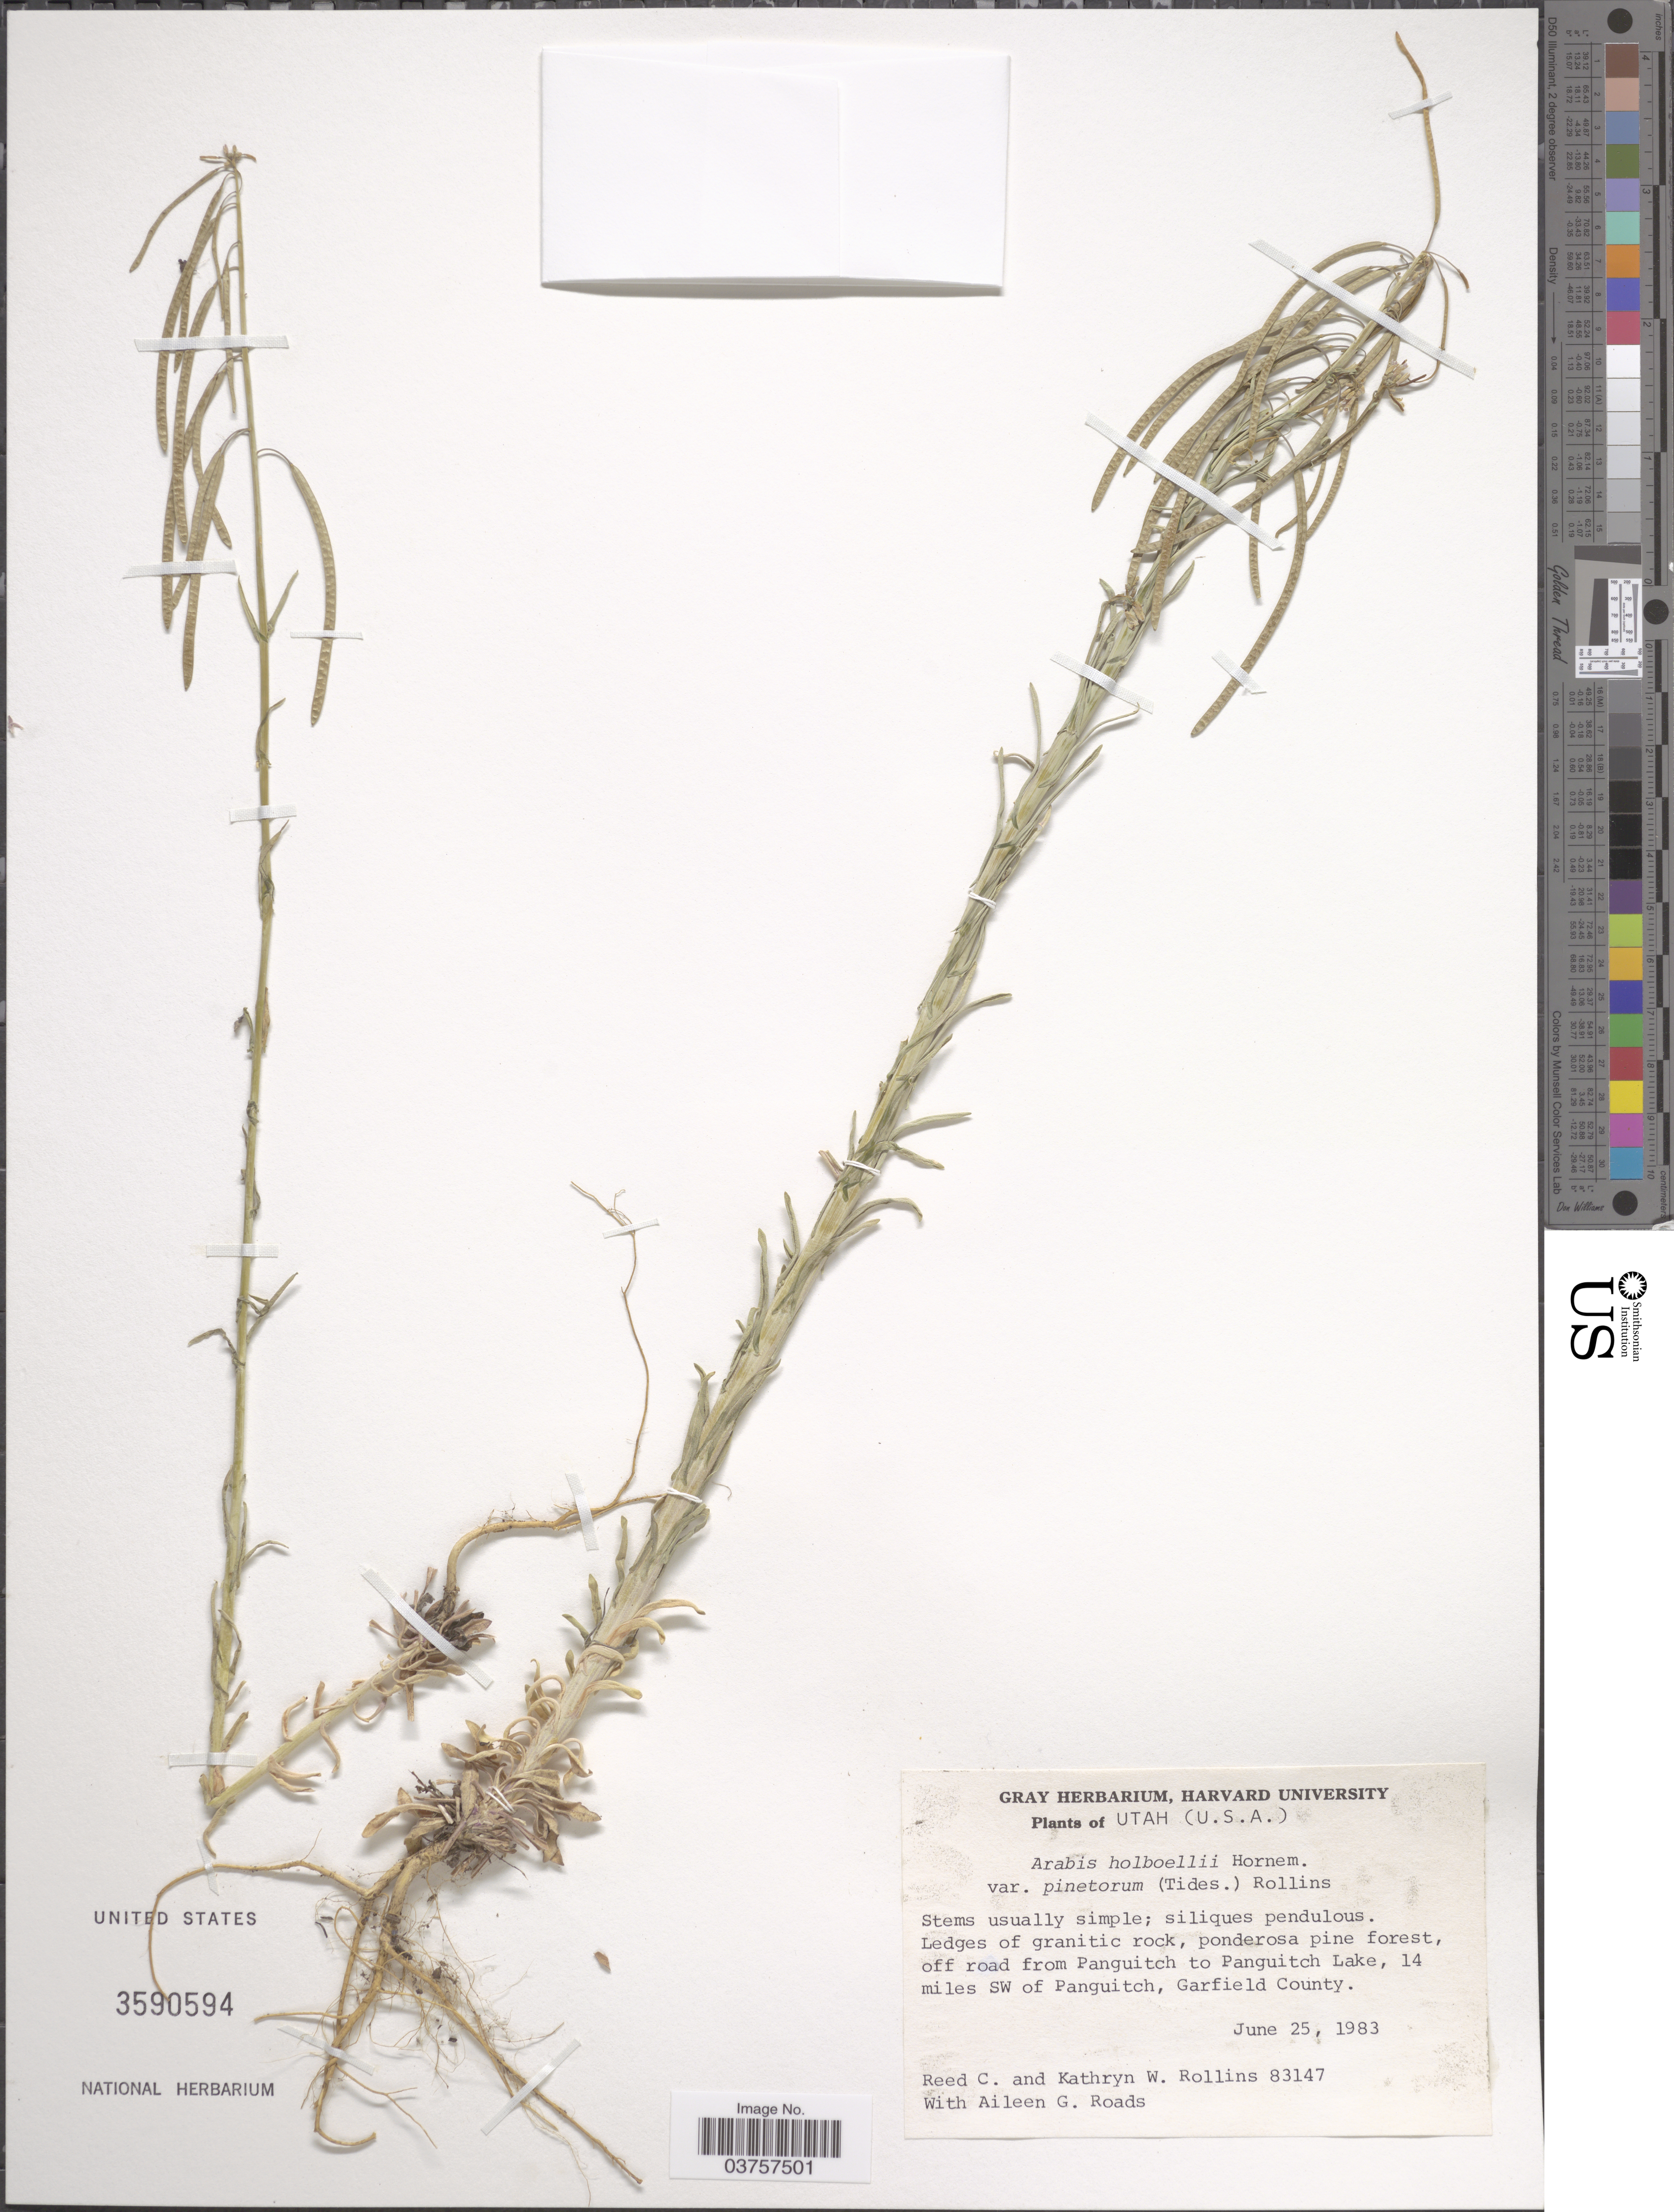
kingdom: Plantae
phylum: Tracheophyta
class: Magnoliopsida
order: Brassicales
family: Brassicaceae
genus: Arabis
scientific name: Arabis holboellii var. pinetorum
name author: (Tidestr.) Rollins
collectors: R. C. Rollins, K. W. Rollins & A. Roads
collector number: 83147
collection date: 1983-06-25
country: United States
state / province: Utah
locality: Off road from Panguitch to Panguitch Lake, 14 miles SW of Panguitch, Garfield County.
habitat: ledges of granitic rock, ponderosa pine forest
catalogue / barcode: US 3590594